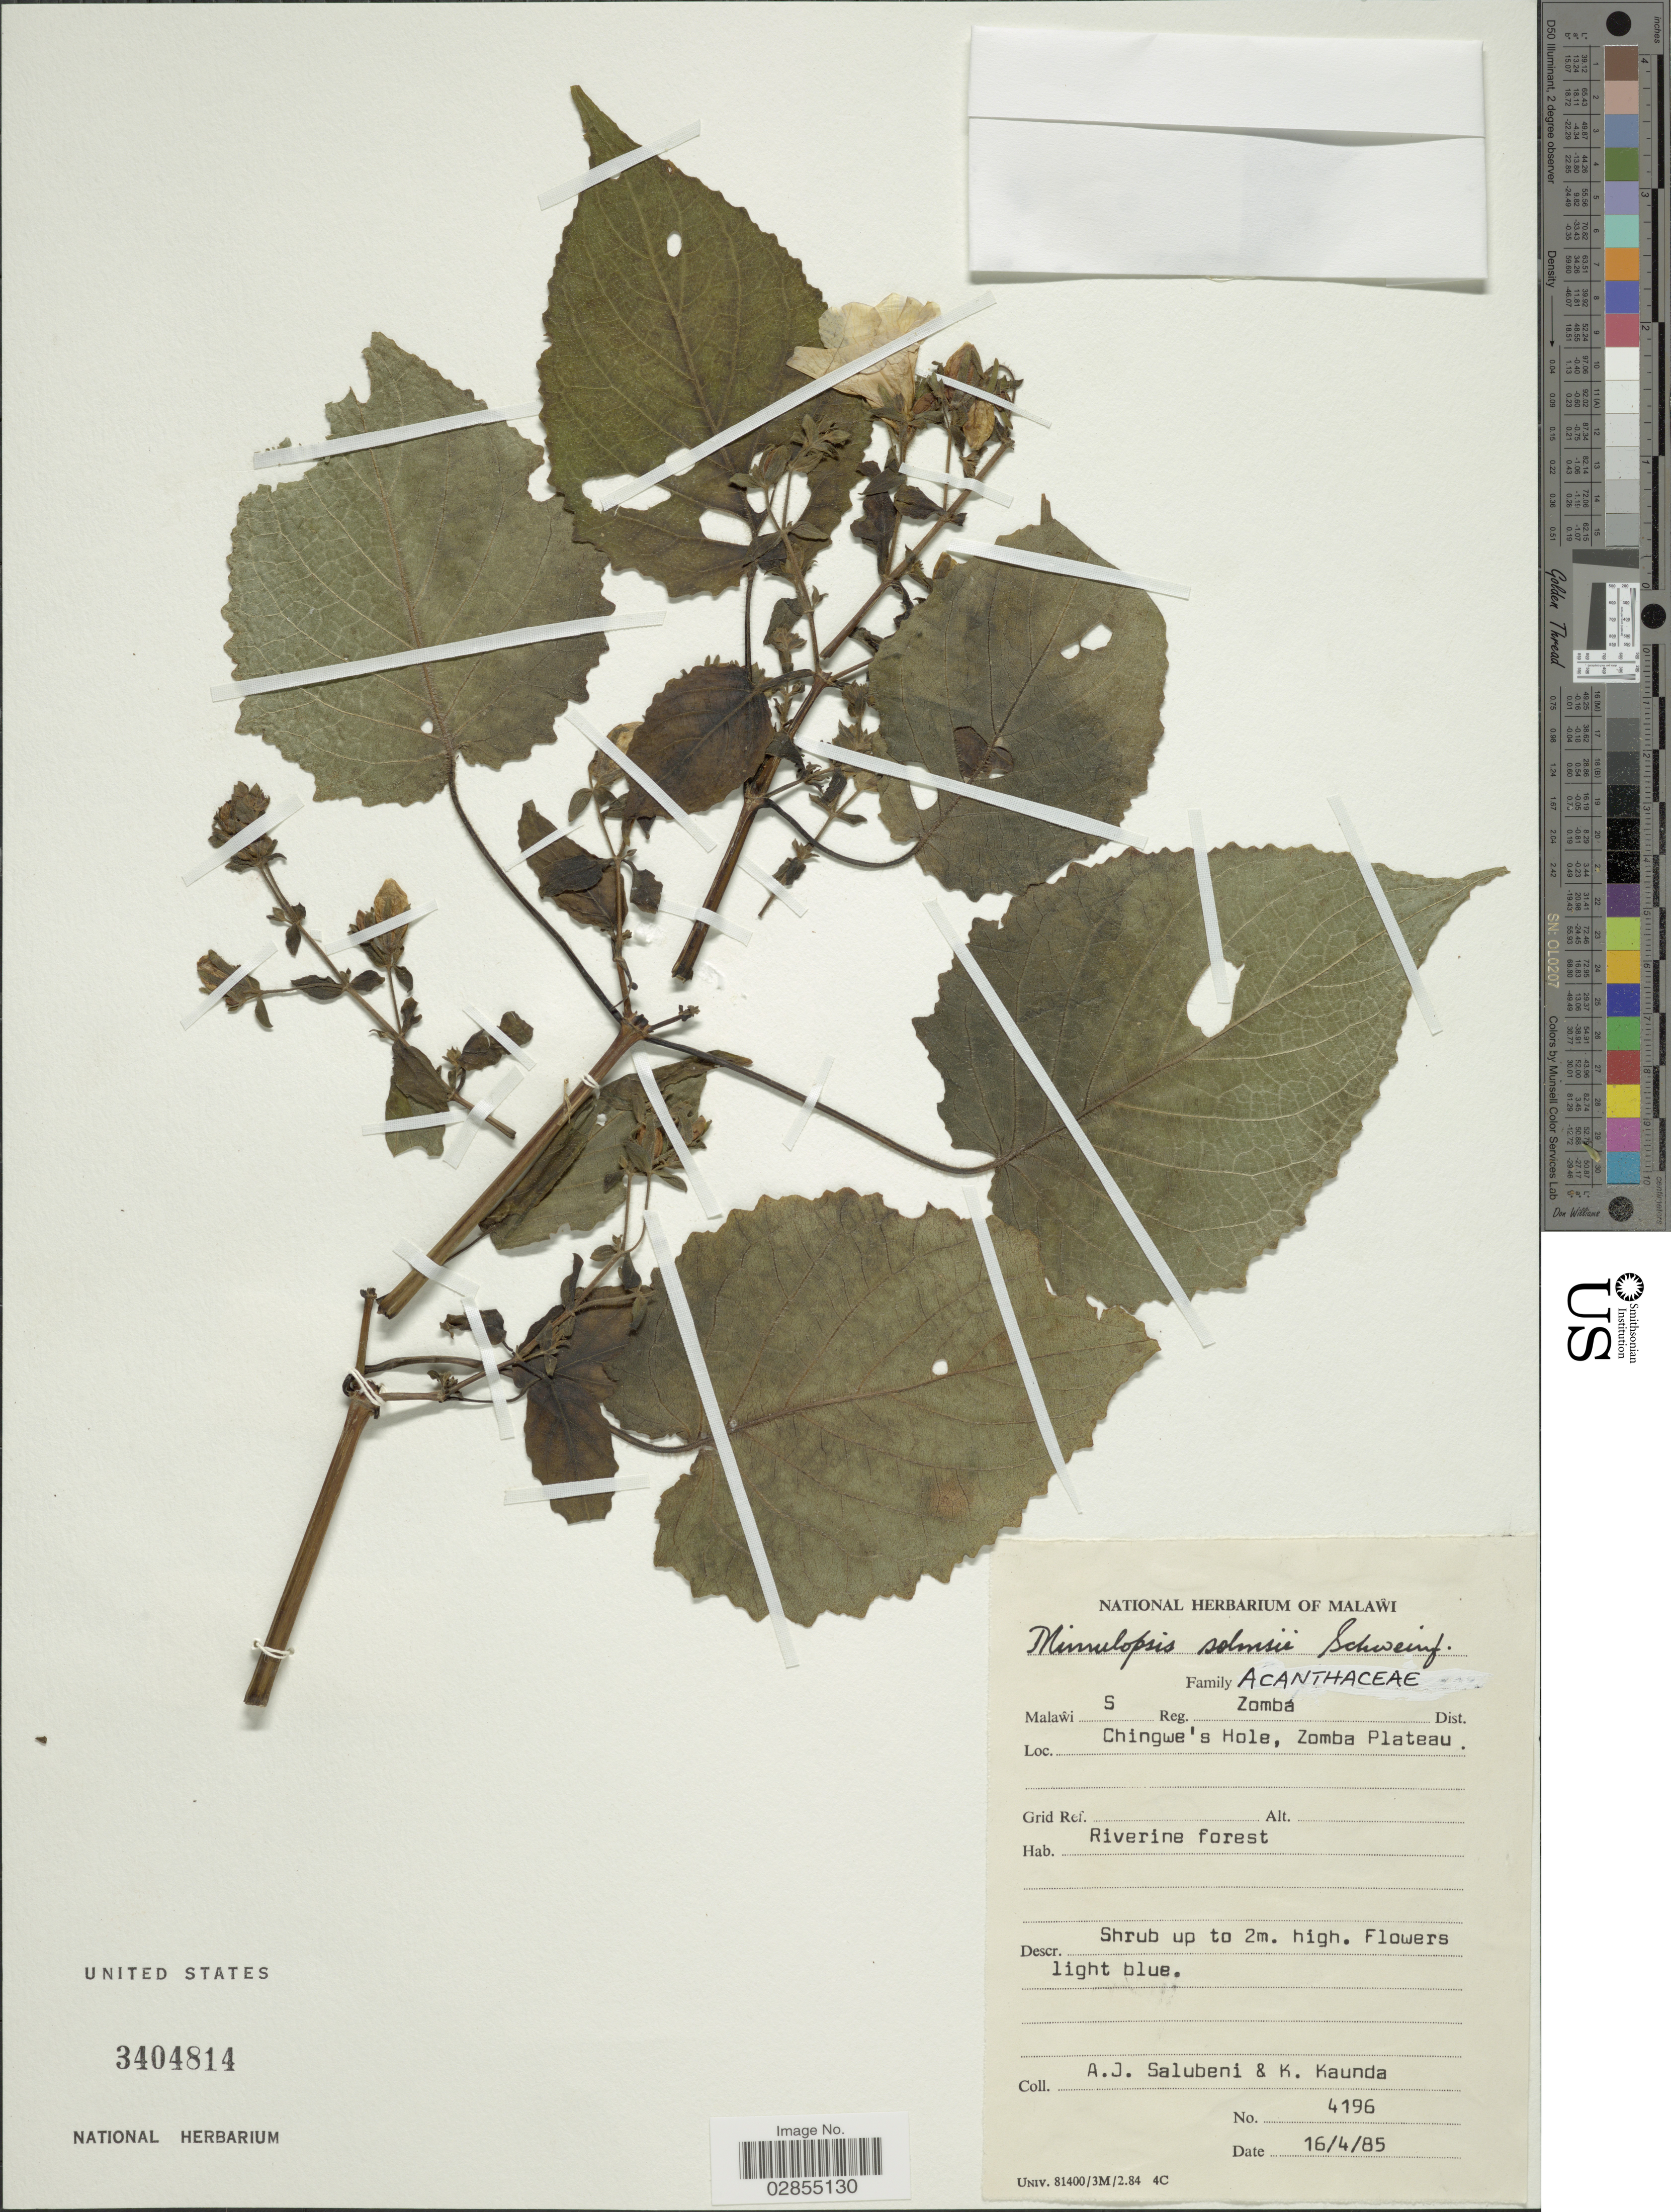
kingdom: Plantae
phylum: Tracheophyta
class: Magnoliopsida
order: Lamiales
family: Acanthaceae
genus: Mimulopsis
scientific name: Mimulopsis solmsii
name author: Schweinf.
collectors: A. J. Salubeni & K. Kaunda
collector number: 4196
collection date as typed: Transcribed d/m/y: 16/4/85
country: Malawi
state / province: Southern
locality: S Reg. Zomba Dist. Chingwe's Hole, Zomba Plateau.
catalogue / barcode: US 3404814